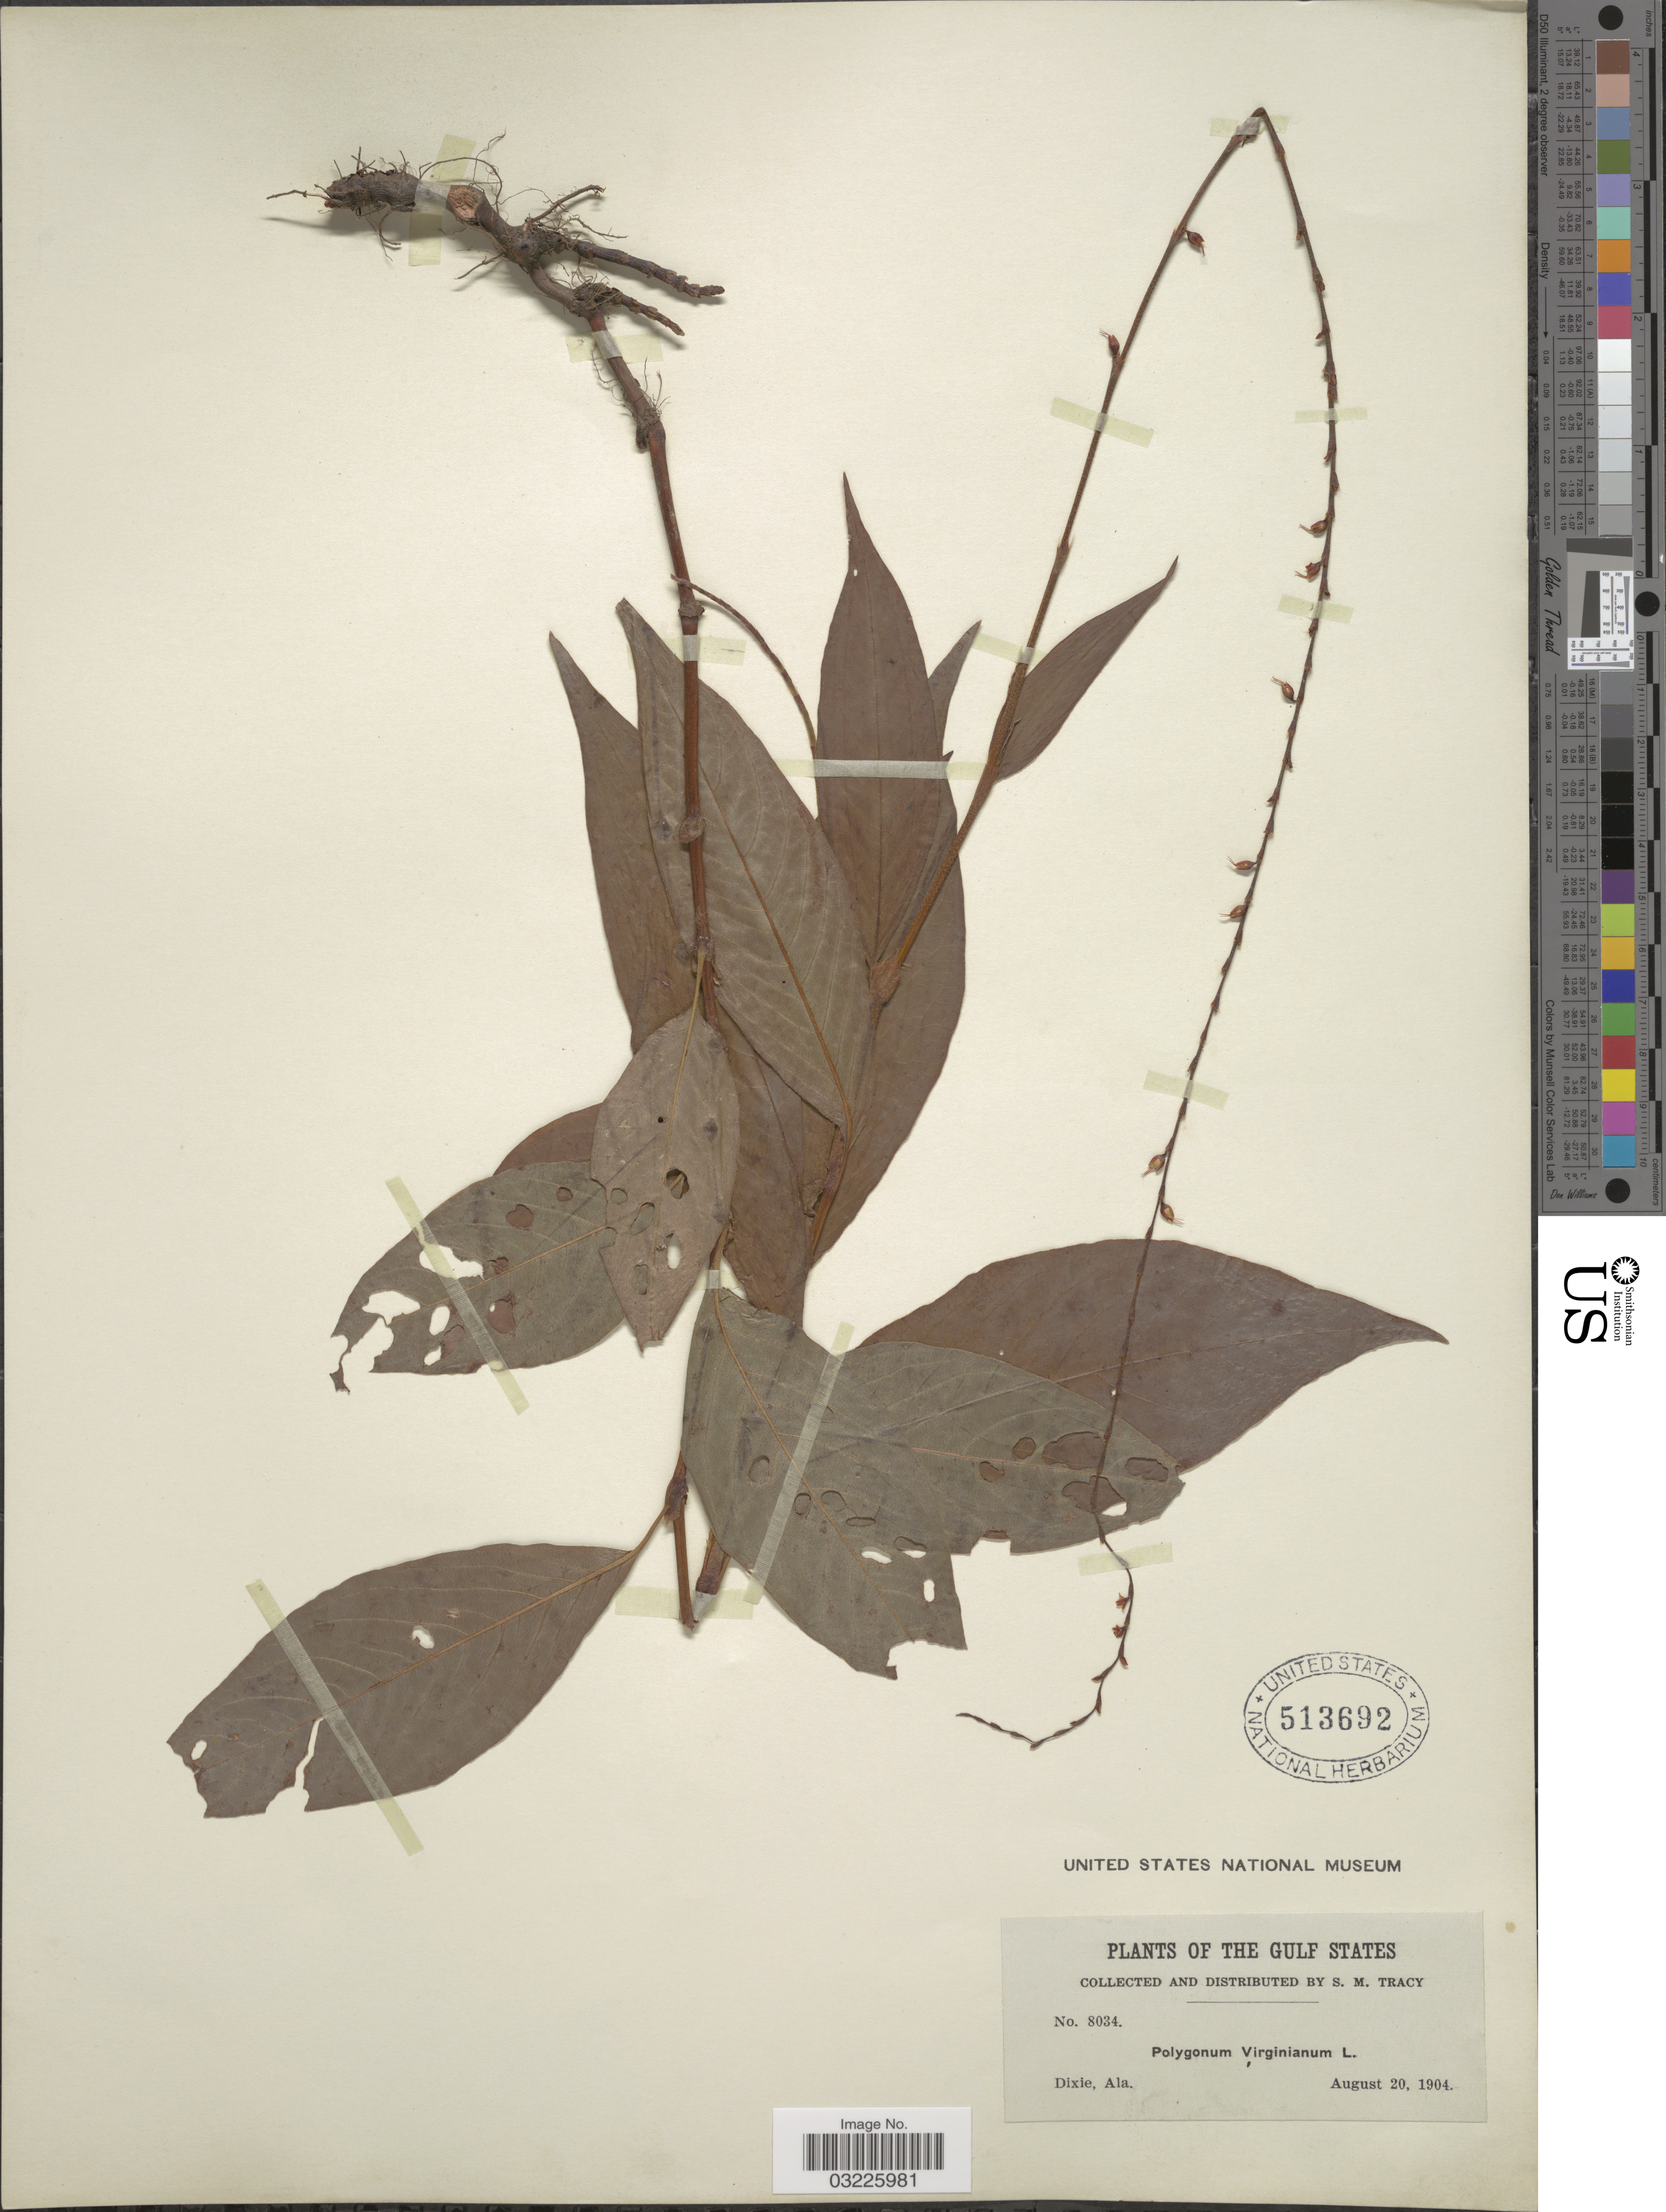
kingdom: Plantae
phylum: Tracheophyta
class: Magnoliopsida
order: Caryophyllales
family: Polygonaceae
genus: Persicaria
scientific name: Persicaria virginiana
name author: (L.) Gaertn.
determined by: Atha, D. E.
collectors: S. M. Tracy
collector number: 8034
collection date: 1904-08-20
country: United States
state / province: Alabama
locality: The Gulf States. Dixie.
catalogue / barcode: US 513692